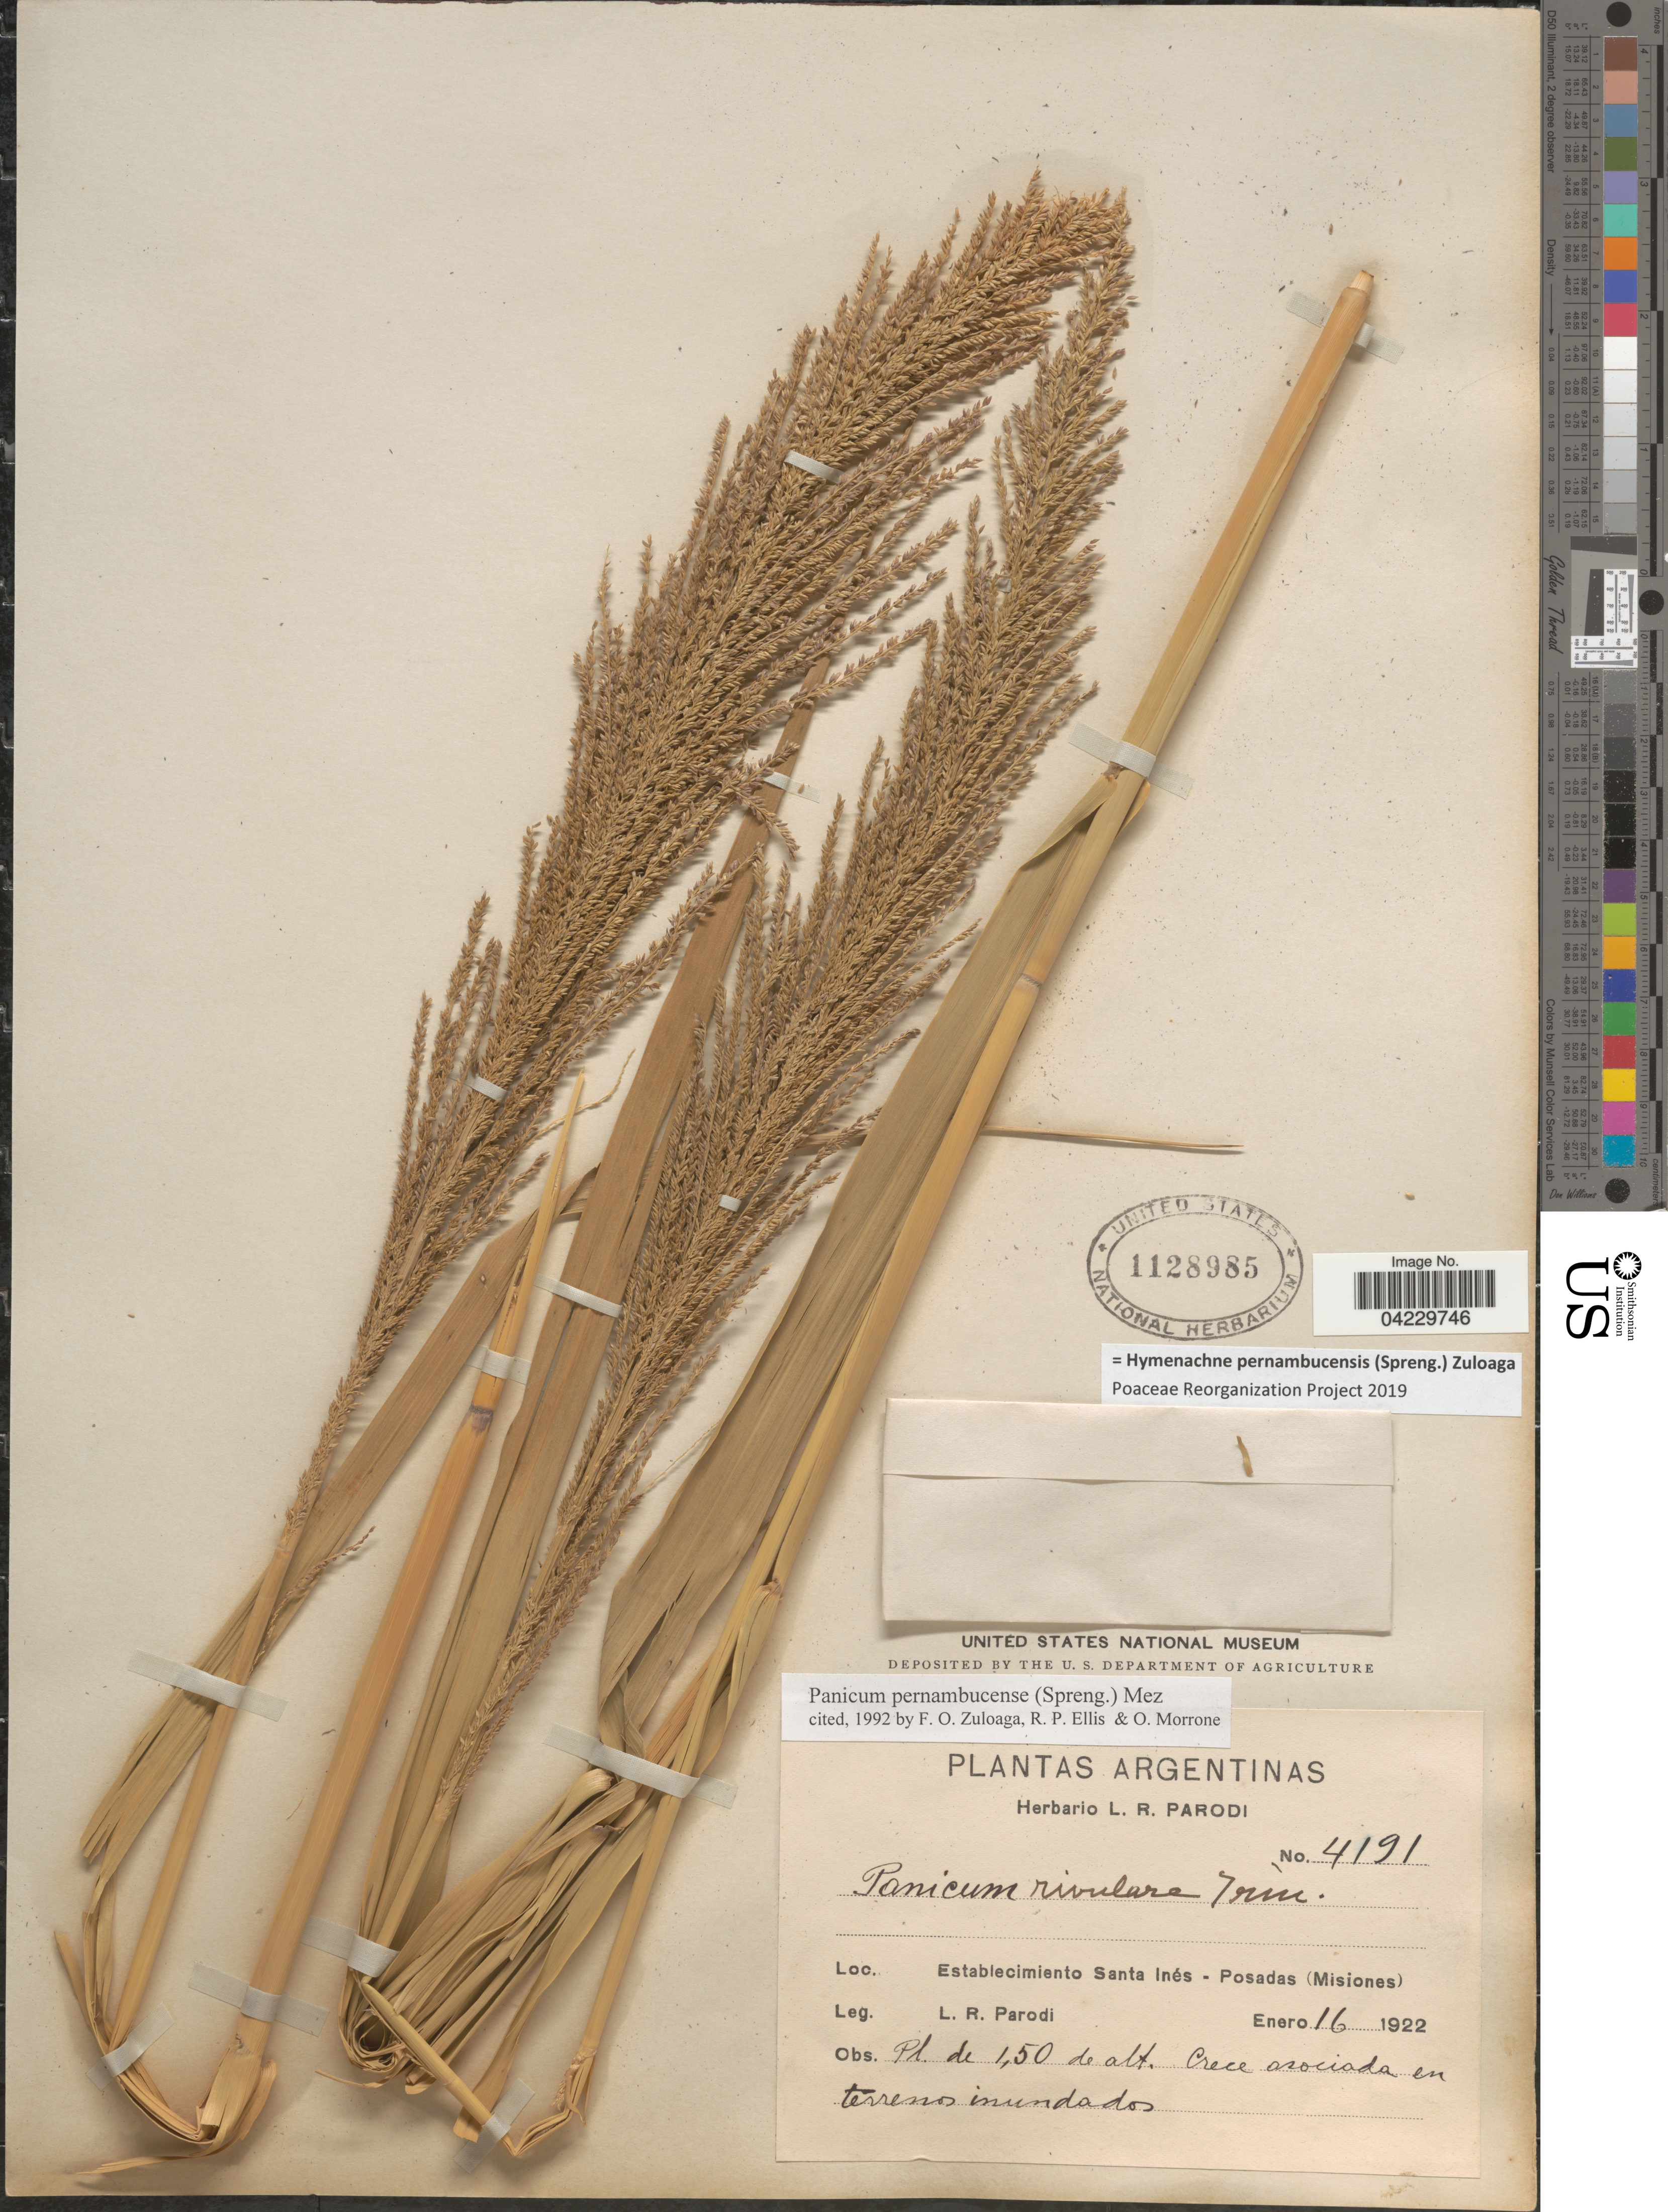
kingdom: Plantae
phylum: Tracheophyta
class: Liliopsida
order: Poales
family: Poaceae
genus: Hymenachne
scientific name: Hymenachne pernambucensis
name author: (Spreng.) Zuloaga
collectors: L. R. Parodi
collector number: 4191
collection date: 1922-01-16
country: Argentina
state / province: Misiones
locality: Estabiecimiento Santa Inés - Posadas.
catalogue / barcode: US 1128985